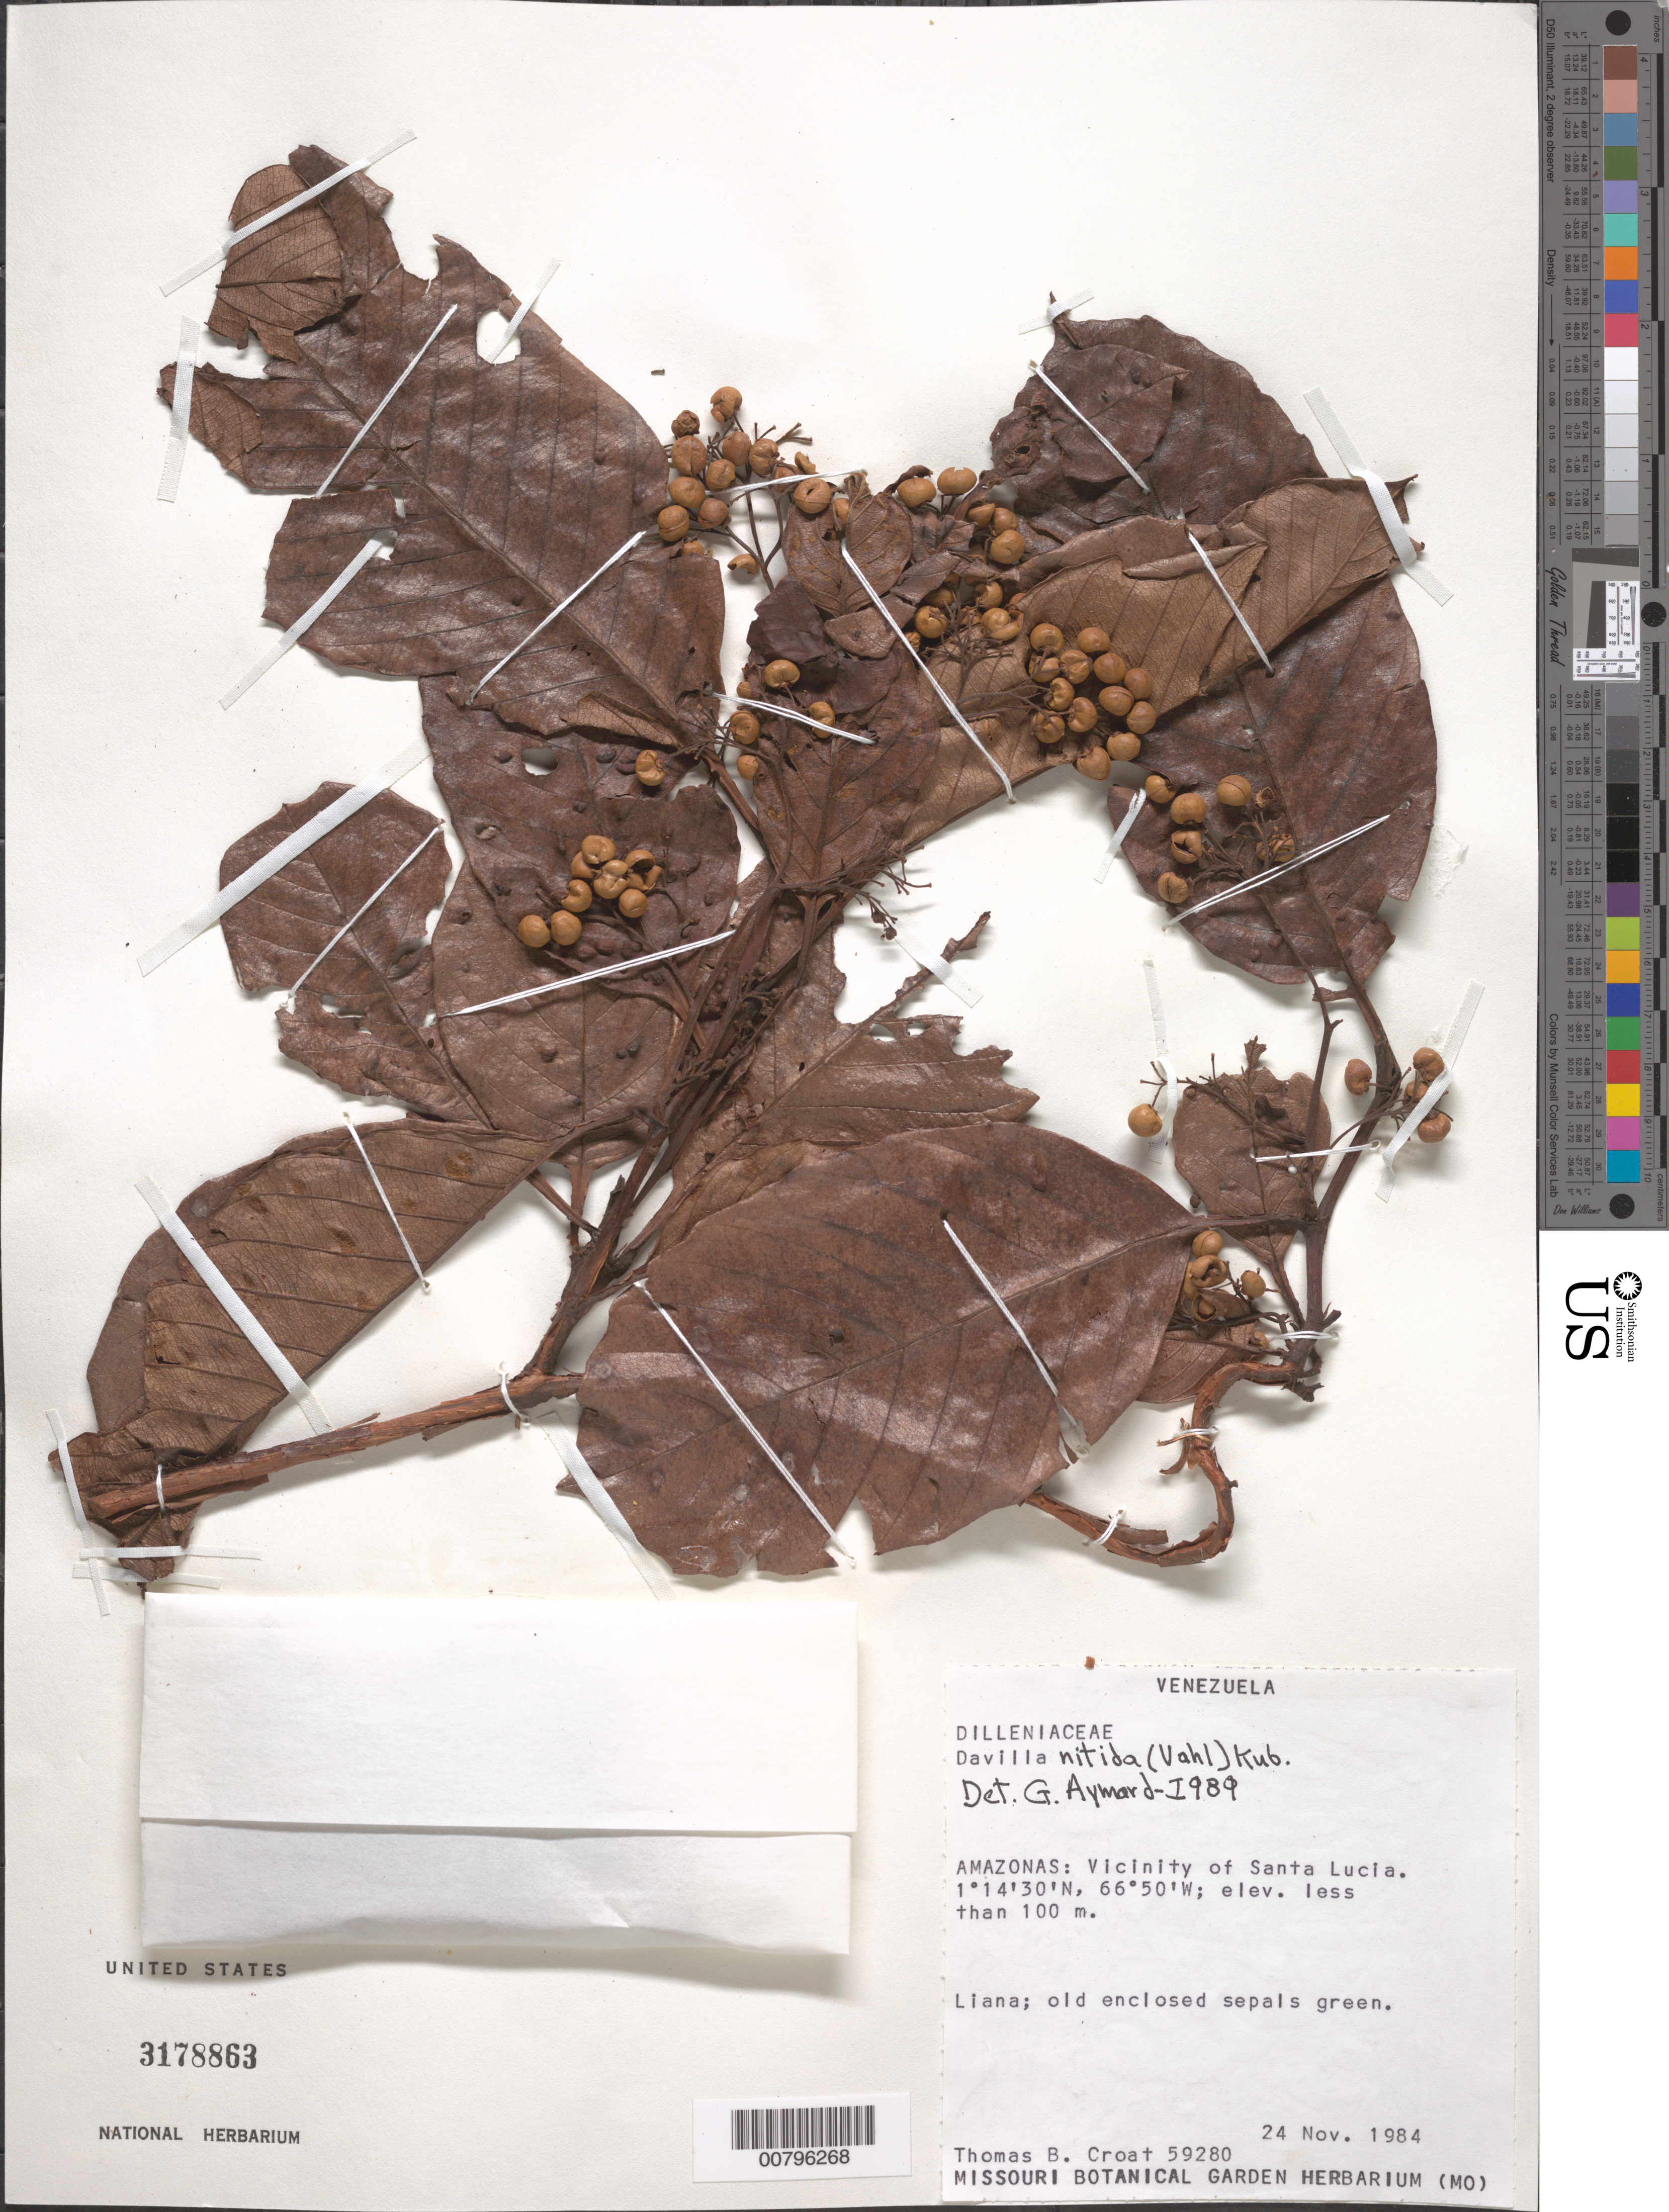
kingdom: Plantae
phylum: Tracheophyta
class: Magnoliopsida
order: Dilleniales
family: Dilleniaceae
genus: Davilla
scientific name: Davilla nitida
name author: (Vahl) Kubitzki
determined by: Aymard C., G. A., (PORT), Univ. Nac. Exp. de los Llanos Ezequiel Zamora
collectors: T. B. Croat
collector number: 59280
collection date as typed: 24-Nov-84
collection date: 1984-11-24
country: Venezuela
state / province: Amazonas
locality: Santa Lucia, vicinity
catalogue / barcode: US 3178863